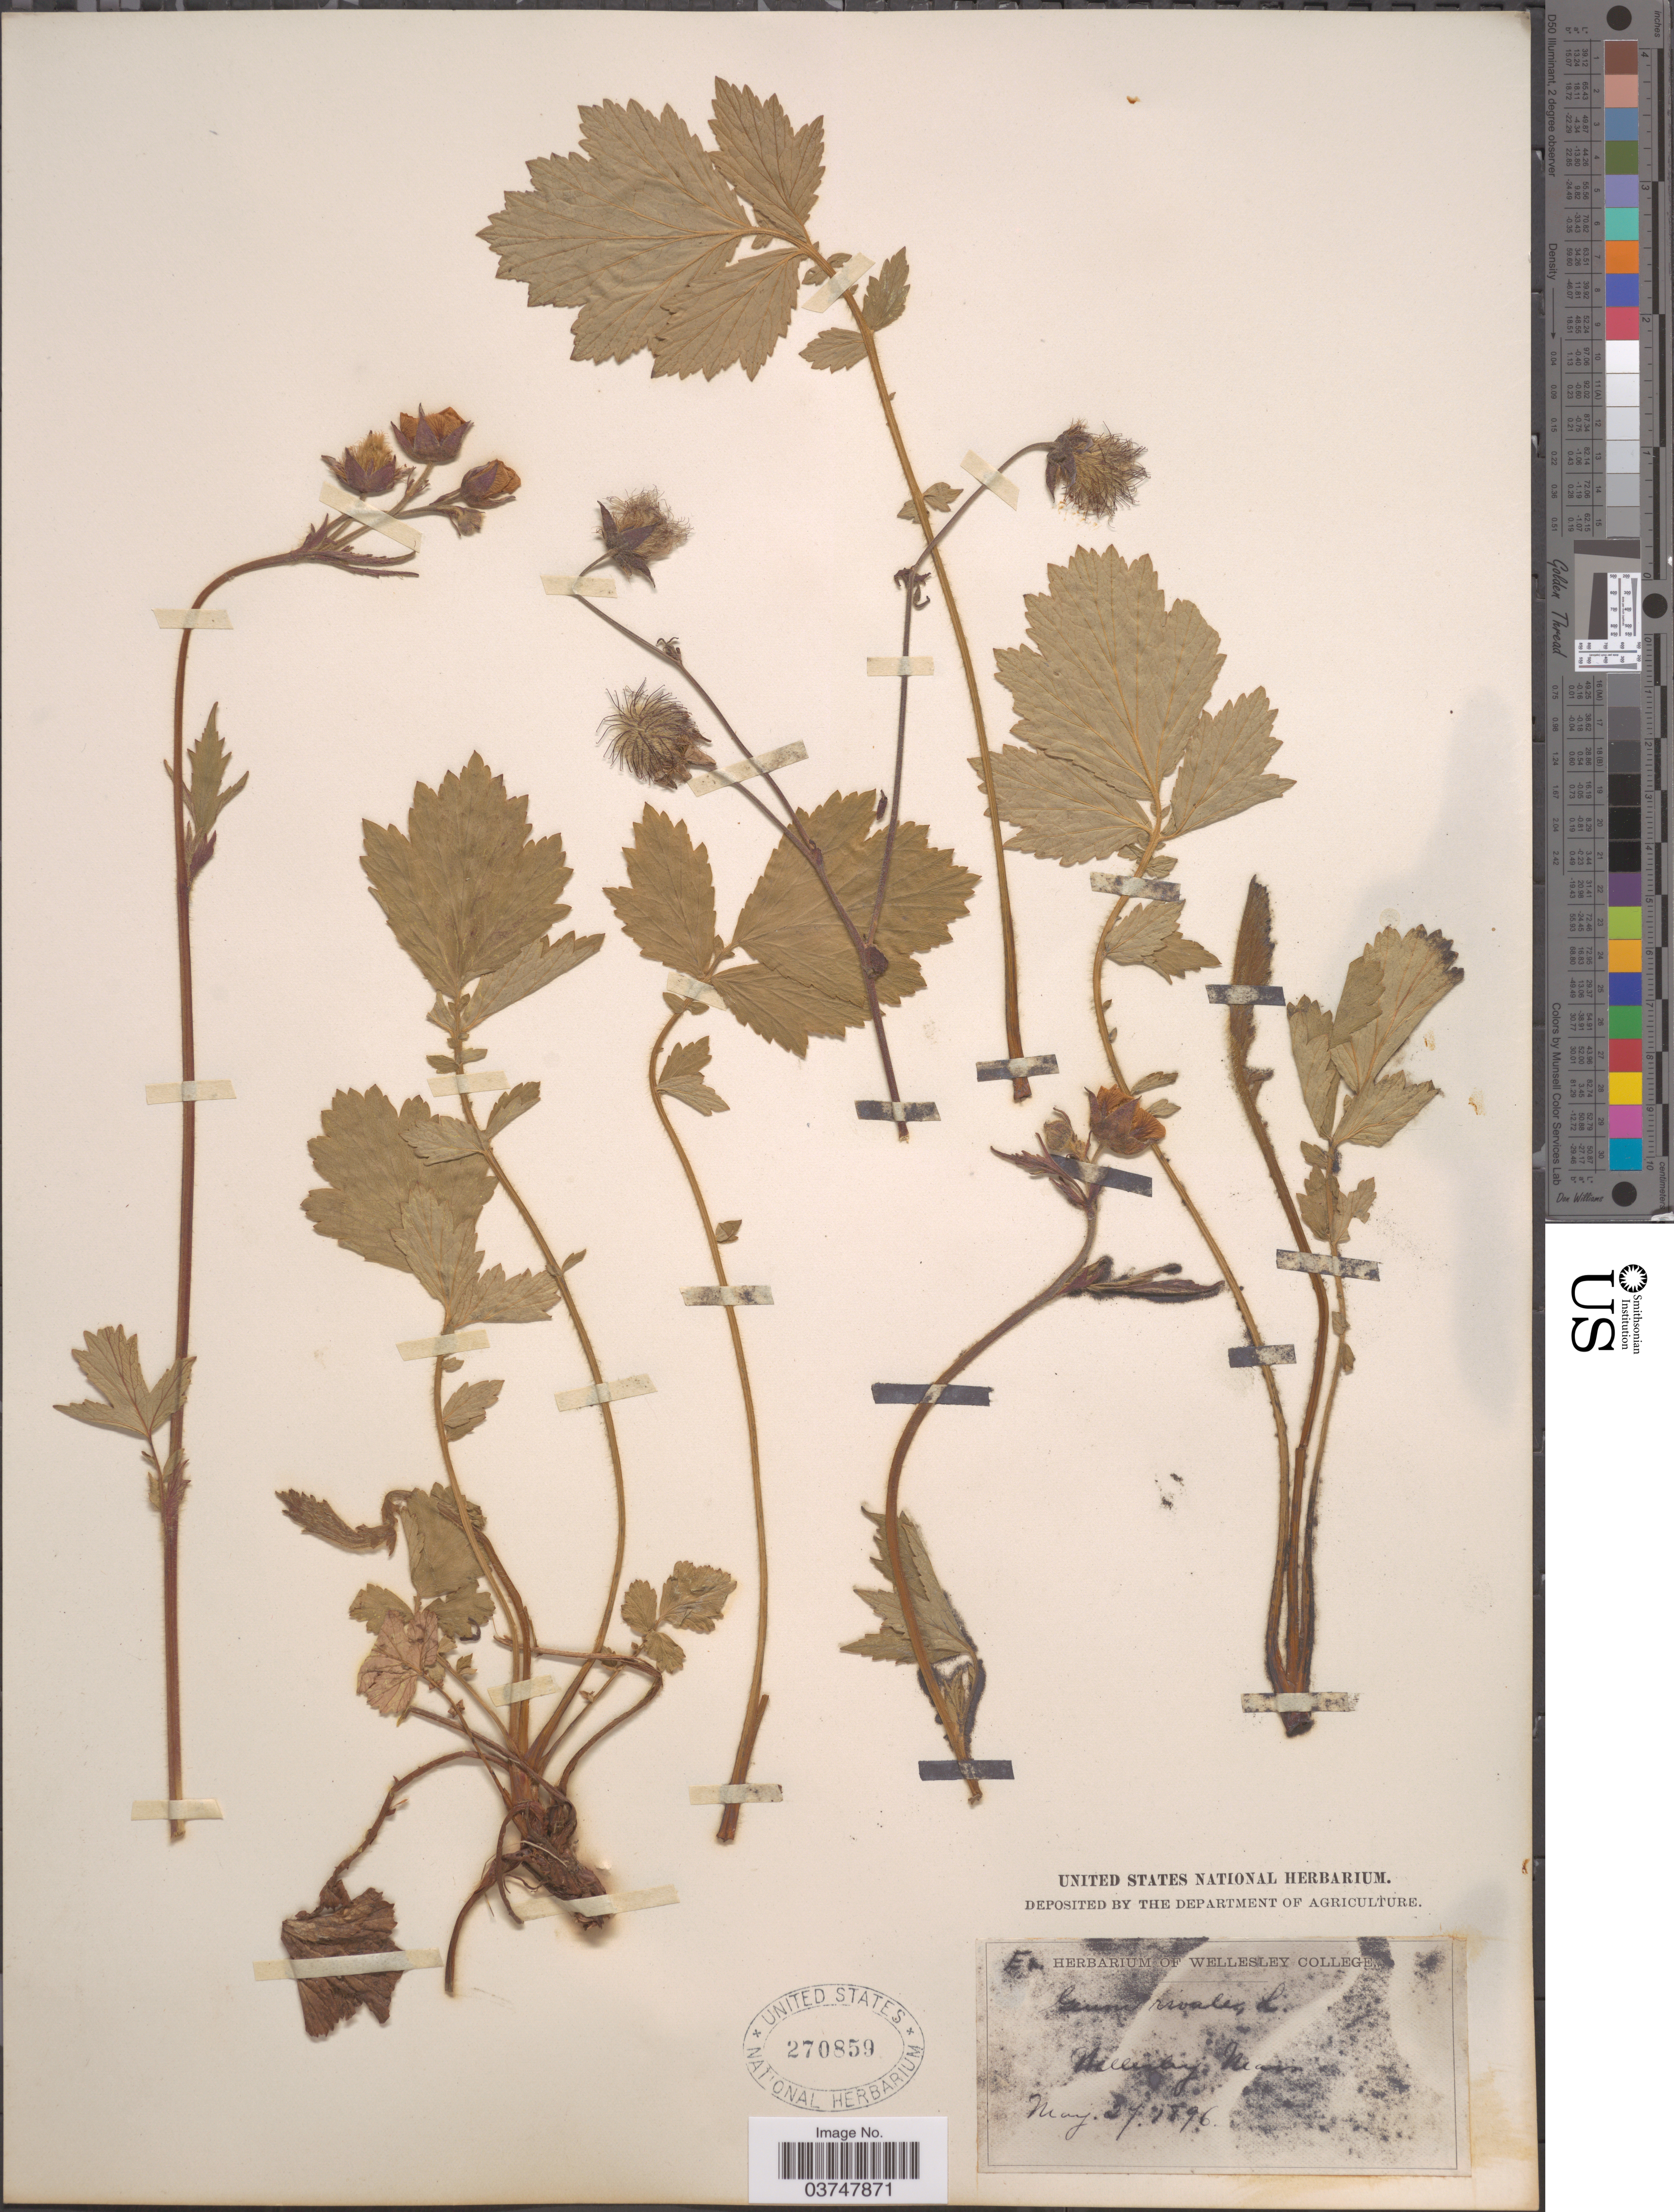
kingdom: Plantae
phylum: Tracheophyta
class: Magnoliopsida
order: Rosales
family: Rosaceae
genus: Geum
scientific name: Geum rivale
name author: L.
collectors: ex herb. Wellesley College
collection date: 1896-05-27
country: United States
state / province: Massachusetts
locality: Wellesley.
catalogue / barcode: US 270859